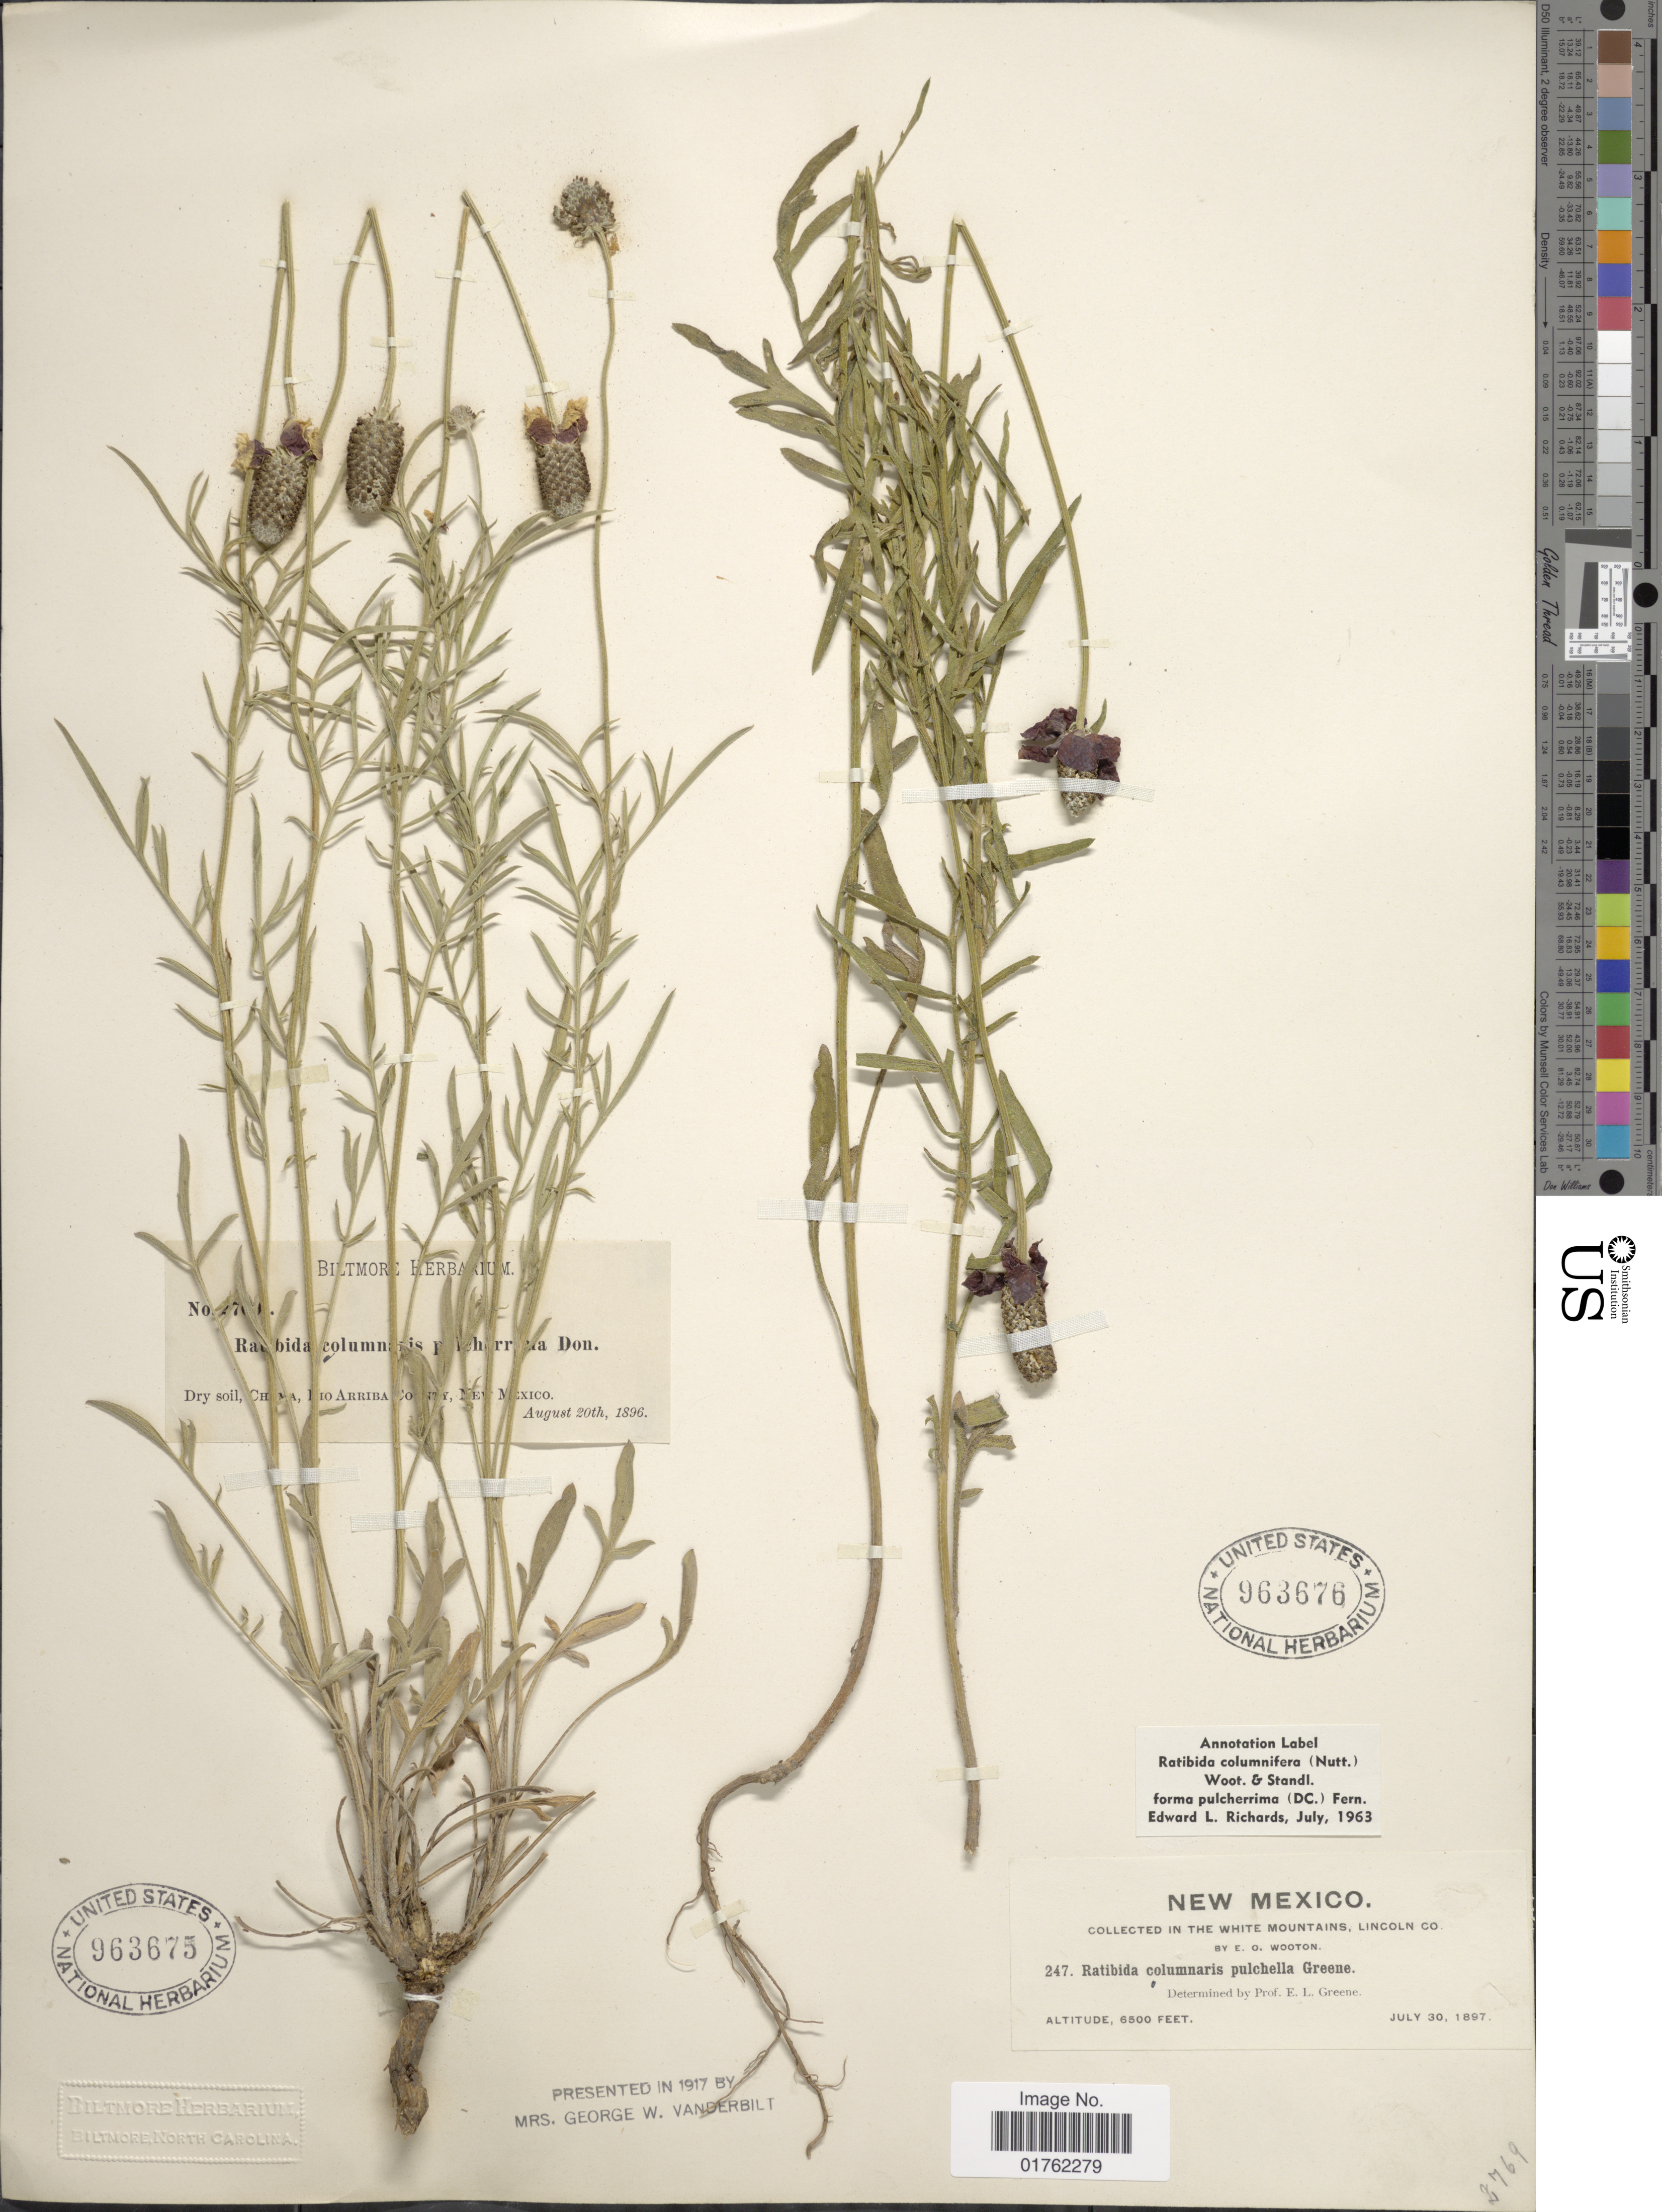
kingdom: Plantae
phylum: Tracheophyta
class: Magnoliopsida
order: Asterales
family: Asteraceae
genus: Ratibida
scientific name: Ratibida columnaris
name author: (Pursh) D. Don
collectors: ex herb. Biltmore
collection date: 1896-08-20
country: United States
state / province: New Mexico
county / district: Rio Arriba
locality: Chama, Rio Arriba County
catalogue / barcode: US 963675